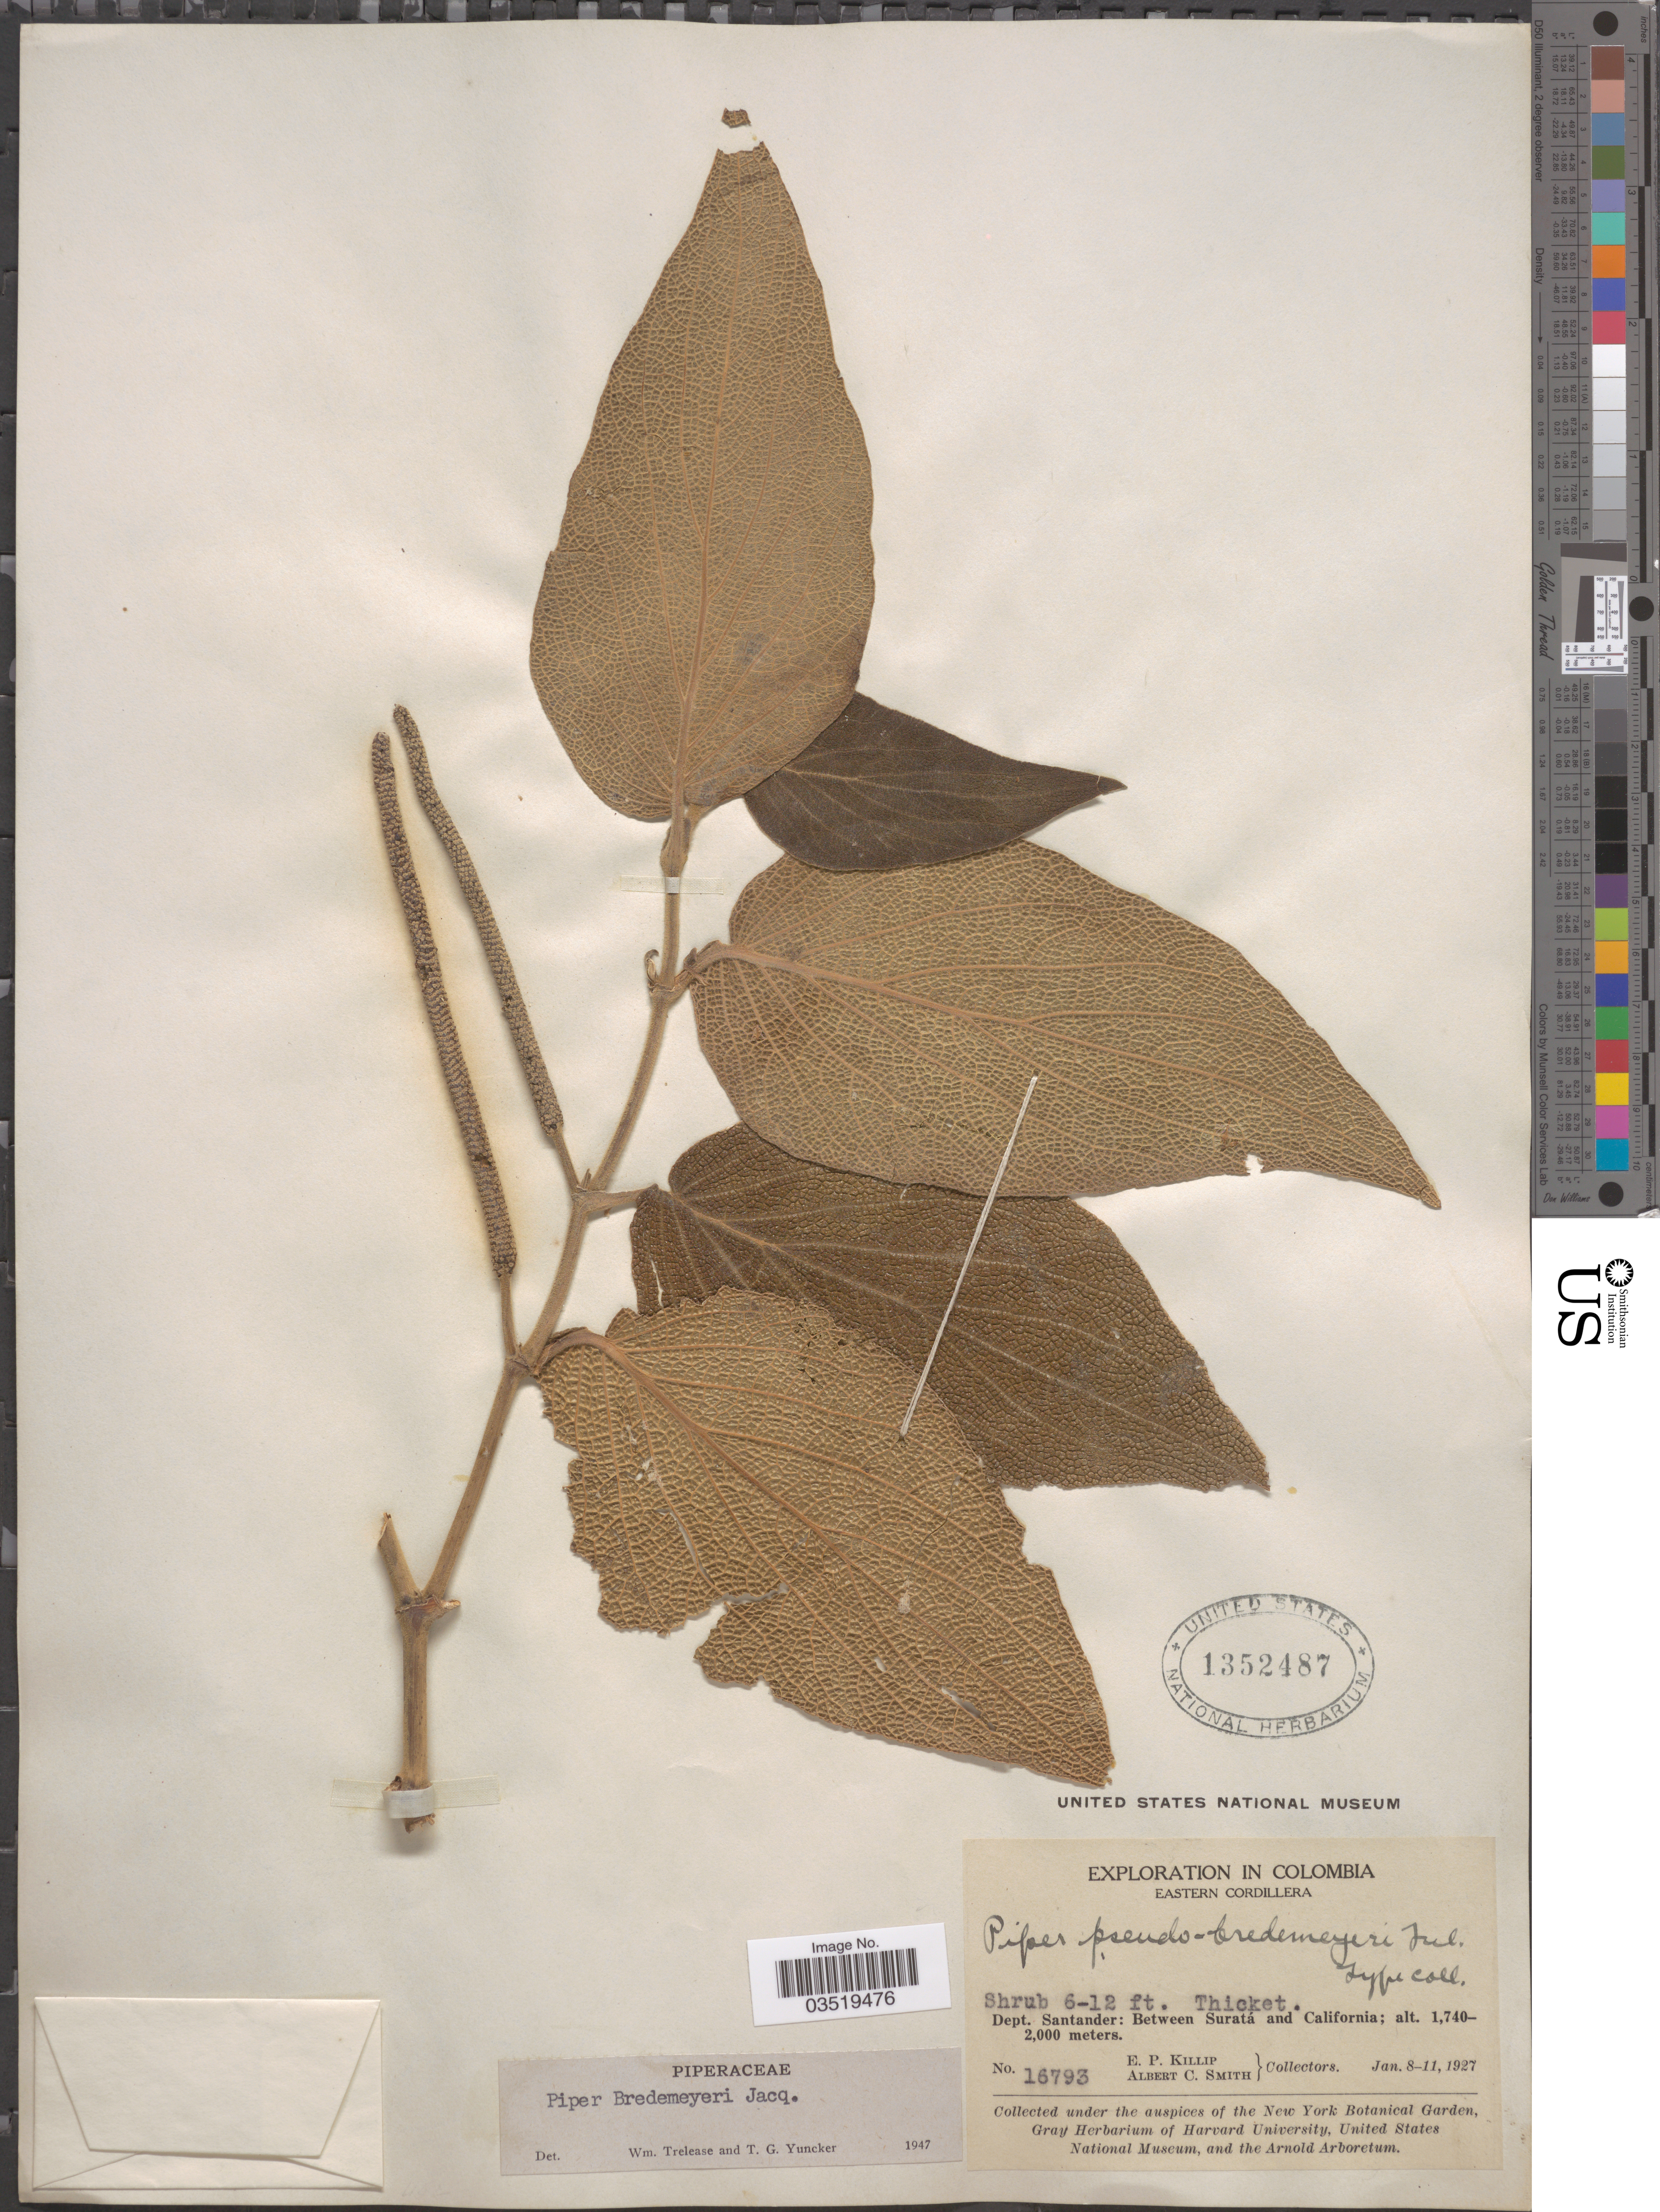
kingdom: Plantae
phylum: Tracheophyta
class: Magnoliopsida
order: Piperales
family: Piperaceae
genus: Piper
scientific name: Piper bredemeyeri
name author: J. Jacq.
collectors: E. P. Killip & A. C. Smith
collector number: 16793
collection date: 1927-01-08/1927-01-11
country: Colombia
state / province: Santander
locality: Dept. Santander: Between Suratá and California.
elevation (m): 1740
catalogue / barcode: US 1352487